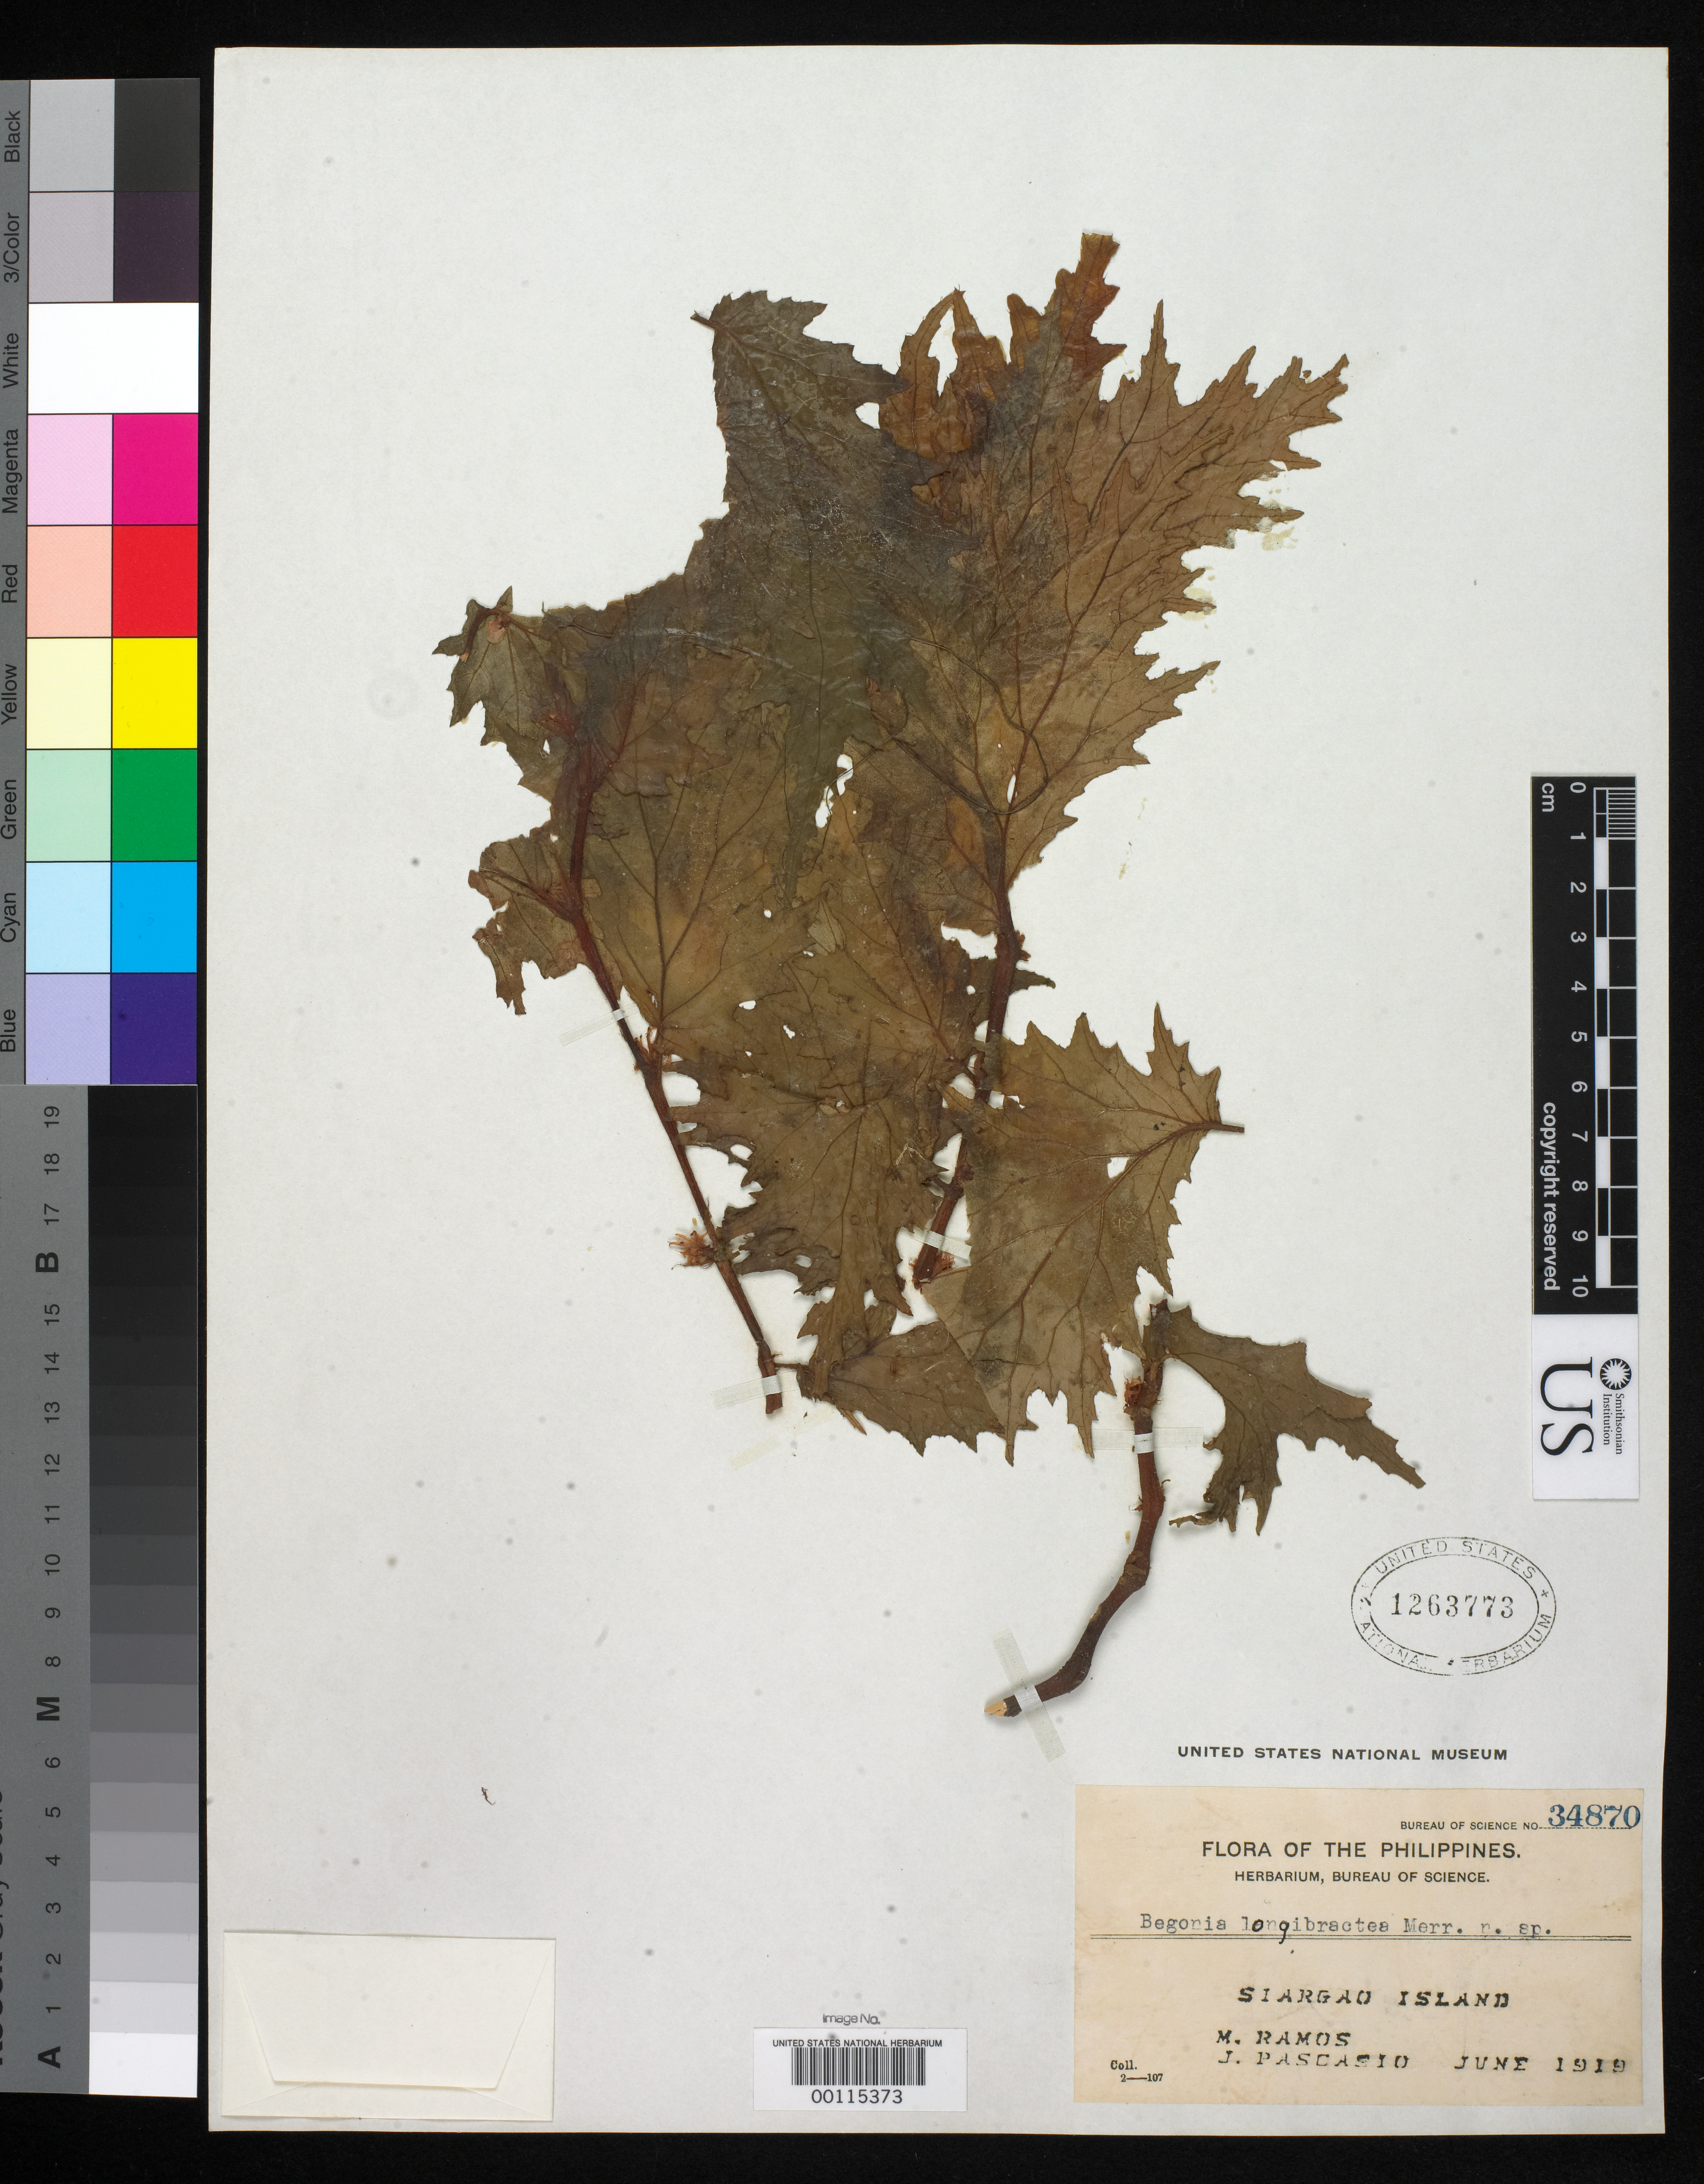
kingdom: Plantae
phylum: Tracheophyta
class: Magnoliopsida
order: Cucurbitales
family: Begoniaceae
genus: Begonia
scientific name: Begonia longibracteata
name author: Merr.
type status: Isotype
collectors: M. Ramos & J. Pascasio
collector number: Bur. Sci. 34870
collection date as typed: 27 Jun 1919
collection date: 1919-06-27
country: Philippines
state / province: Caraga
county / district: Surigao del Norte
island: Siargao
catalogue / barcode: US 1263773